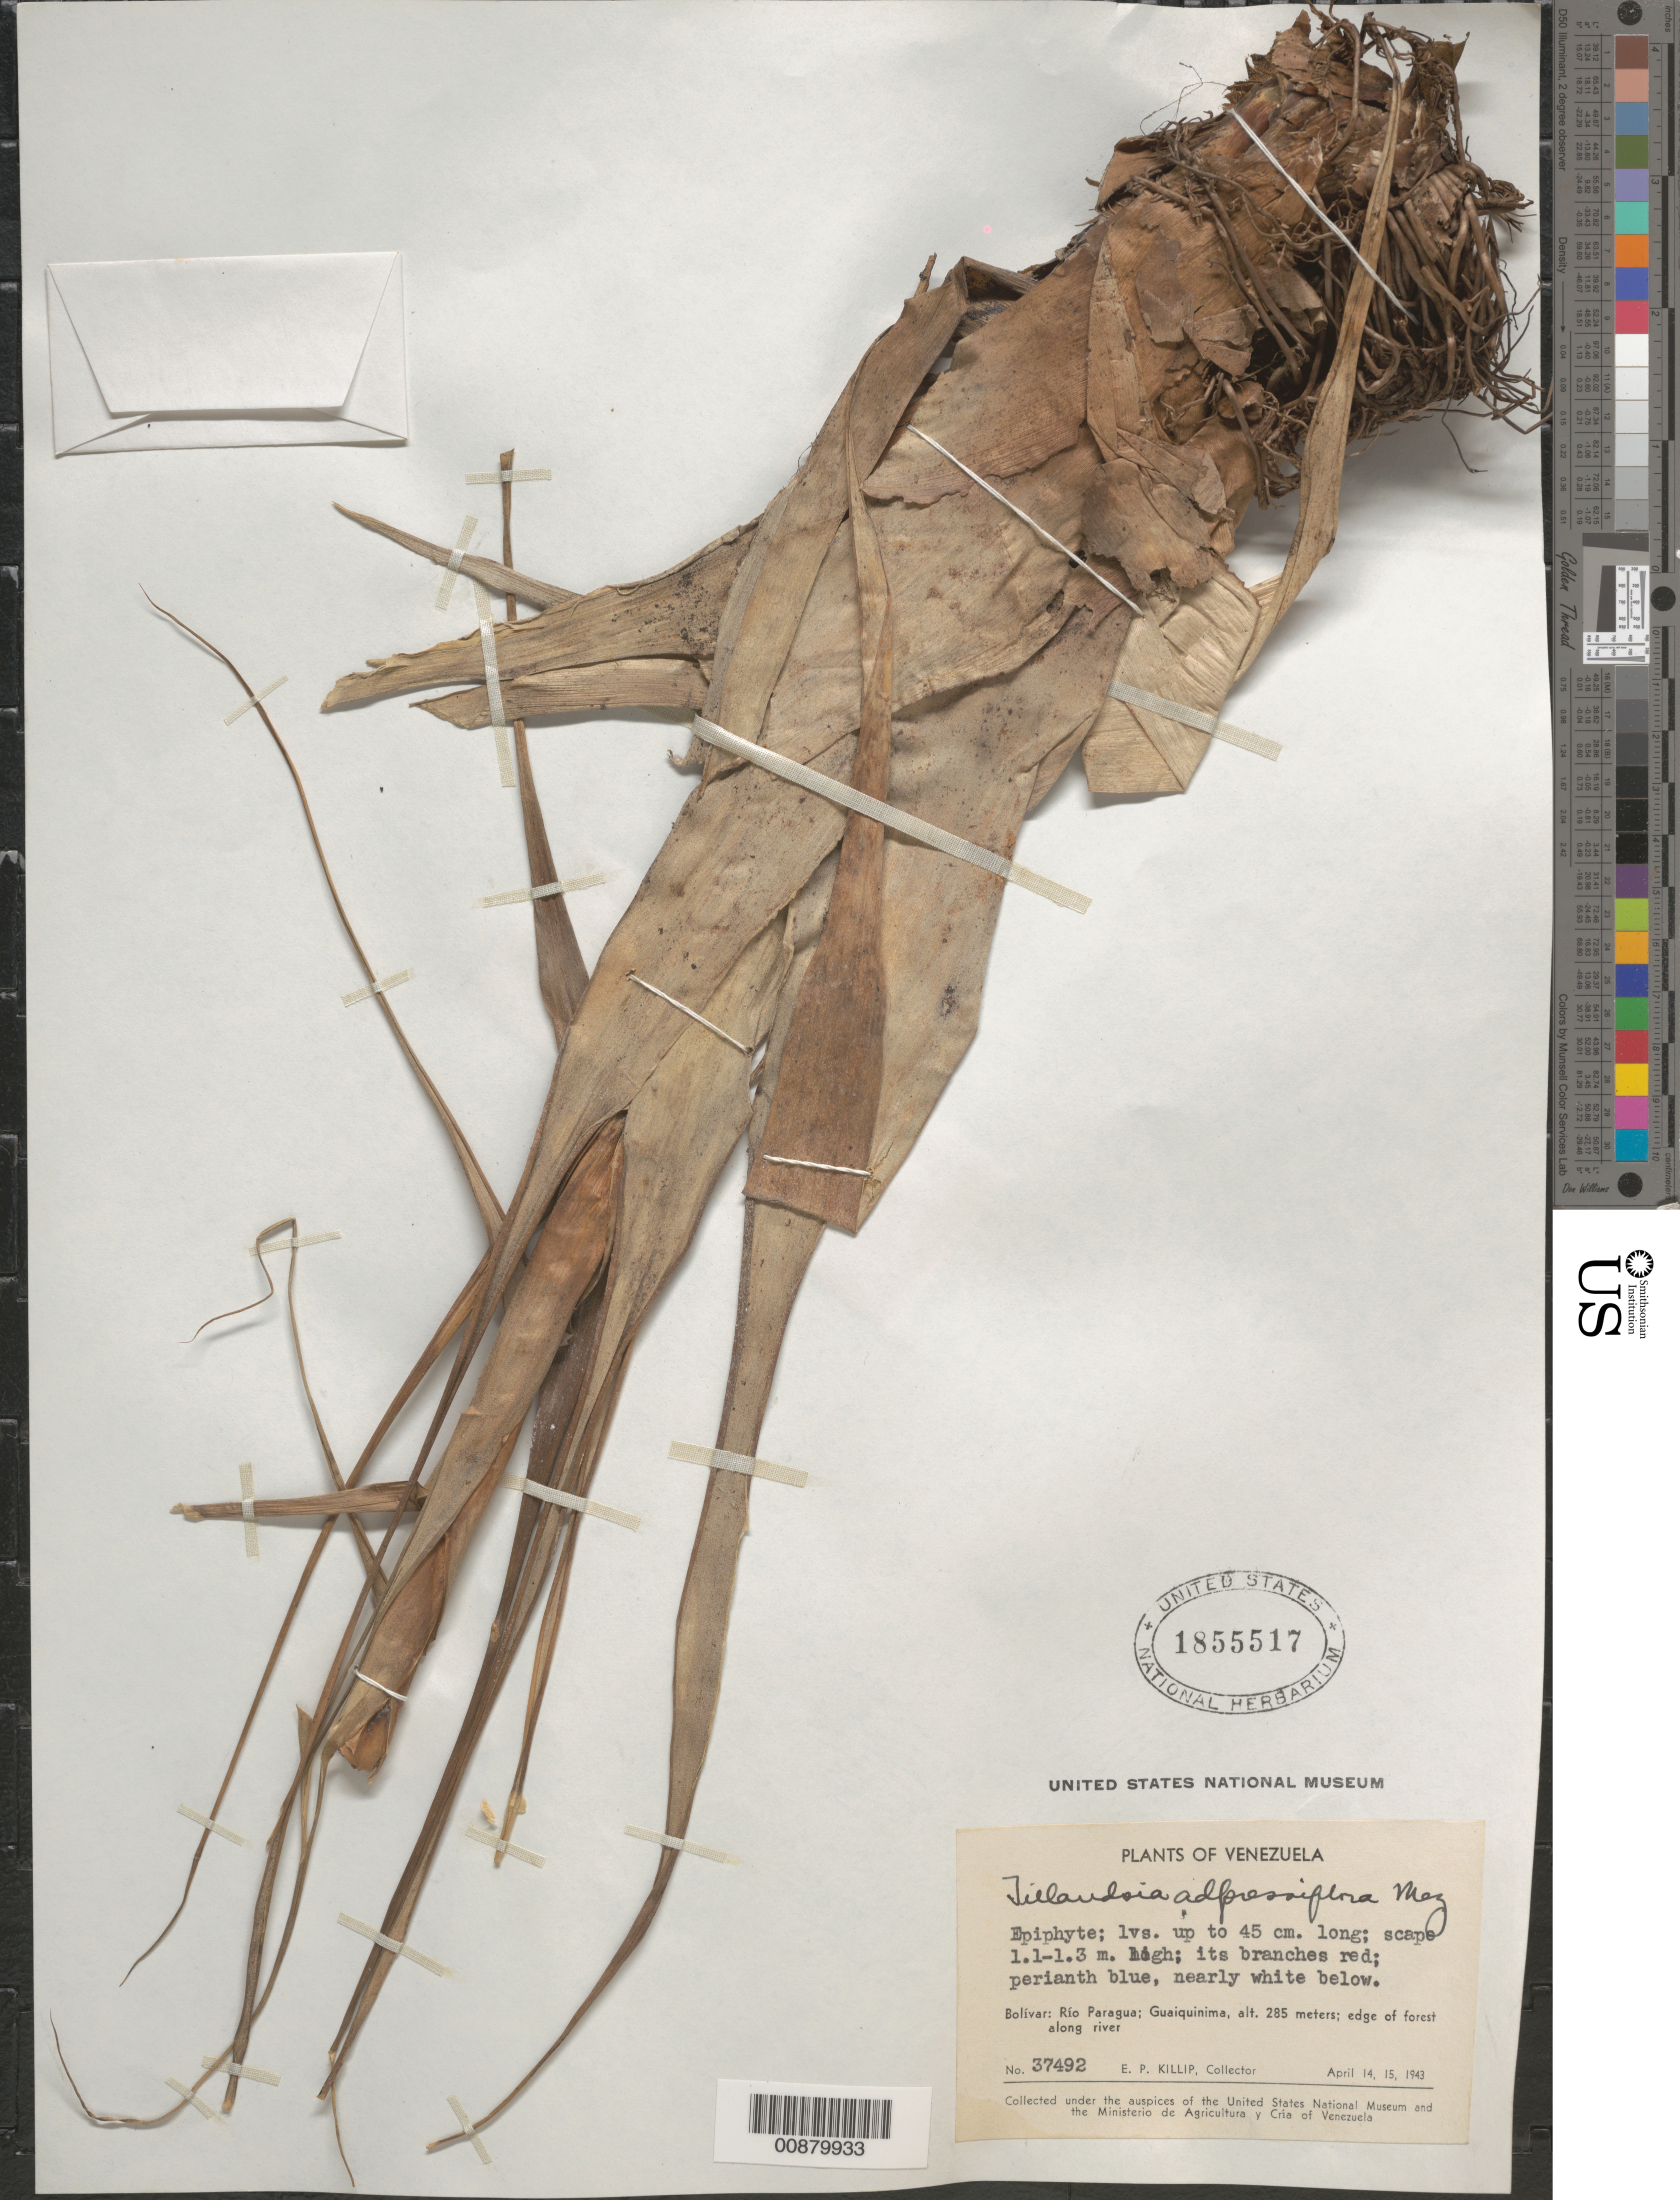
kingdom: Plantae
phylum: Tracheophyta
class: Liliopsida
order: Poales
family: Bromeliaceae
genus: Tillandsia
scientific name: Tillandsia adpressiflora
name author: Mez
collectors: E. P. Killip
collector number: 37492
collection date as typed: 14-Apr-43 to 15-Apr-43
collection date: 1943-04-14/1943-04-15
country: Venezuela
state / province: Bolívar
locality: Guaiquinima, Río Paragua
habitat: Edge of forest along river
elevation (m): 285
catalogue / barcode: US 1855517